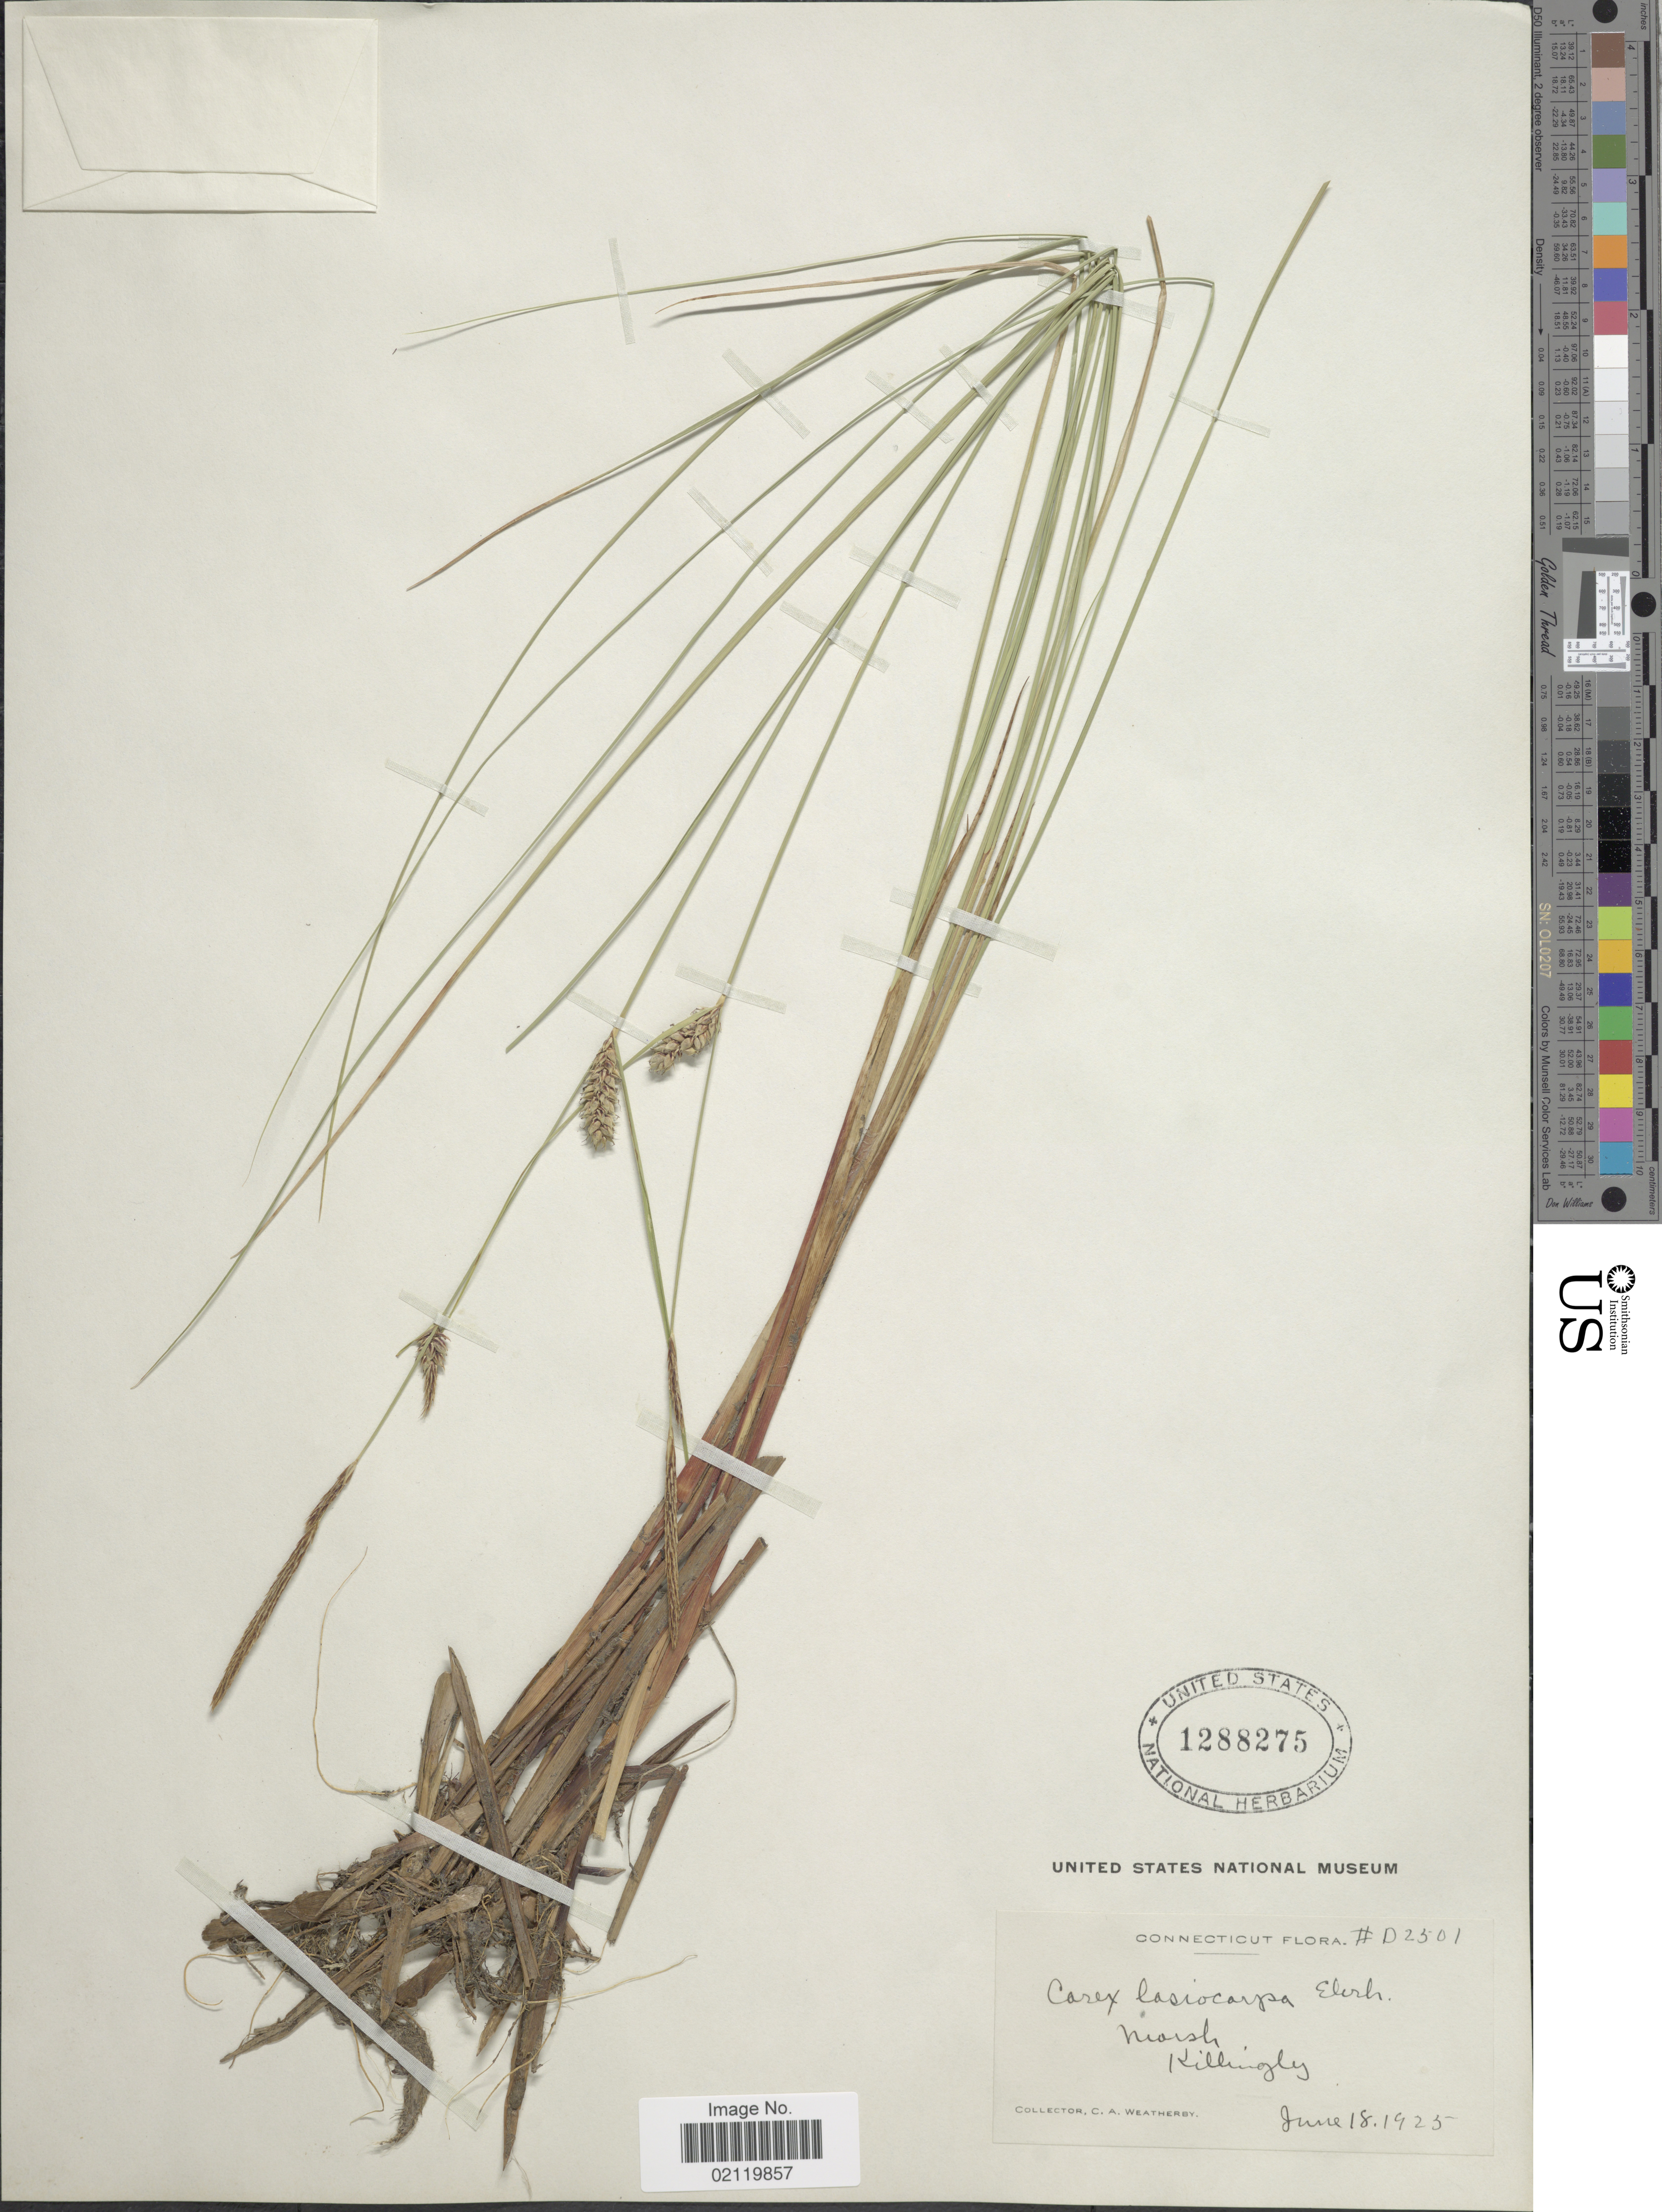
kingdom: Plantae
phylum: Tracheophyta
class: Liliopsida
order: Poales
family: Cyperaceae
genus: Carex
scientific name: Carex lasiocarpa var. americana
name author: Fernald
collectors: C. A. Weatherby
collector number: D2501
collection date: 1925-06-18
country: United States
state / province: Connecticut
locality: Marsh, Killingly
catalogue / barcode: US 1288275